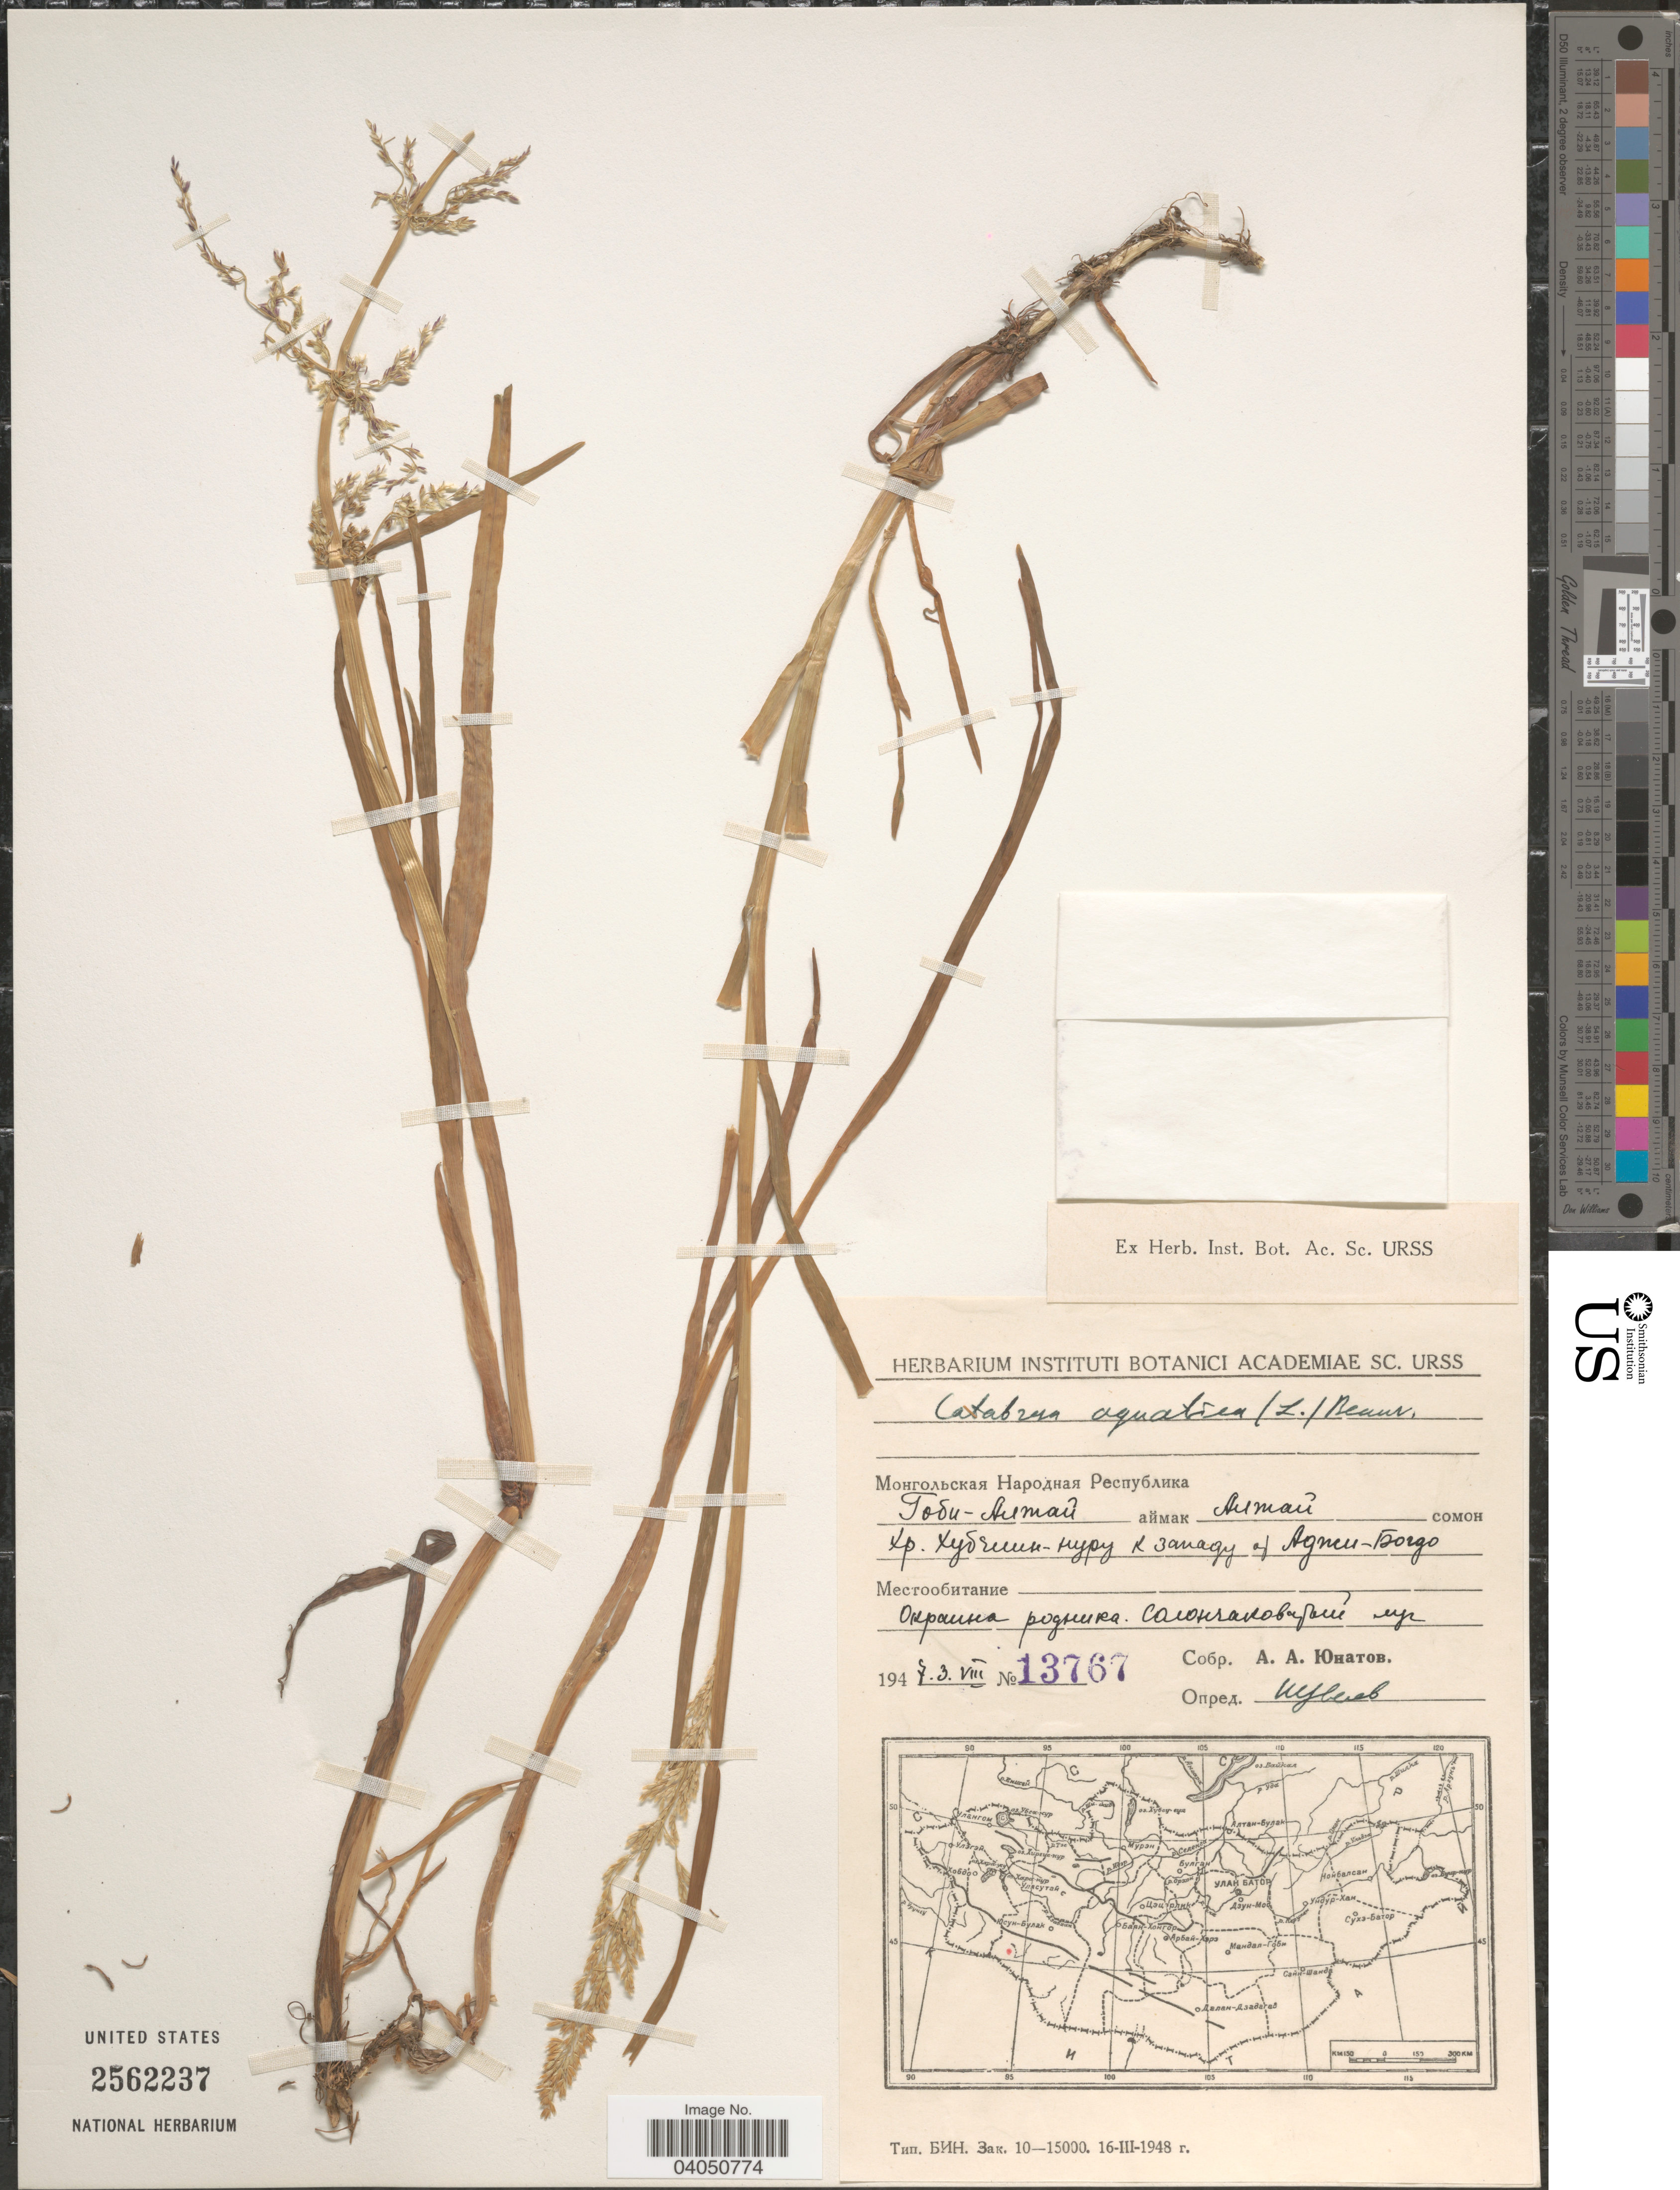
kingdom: Plantae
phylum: Tracheophyta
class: Liliopsida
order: Poales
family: Poaceae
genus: Catabrosa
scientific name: Catabrosa aquatica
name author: (L.) P. Beauv.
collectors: A. Unatov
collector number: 13767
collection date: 1947-08-03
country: Mongolia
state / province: Govi-Altay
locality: District Altai, W of Adji Bogdo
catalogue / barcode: US 2562237